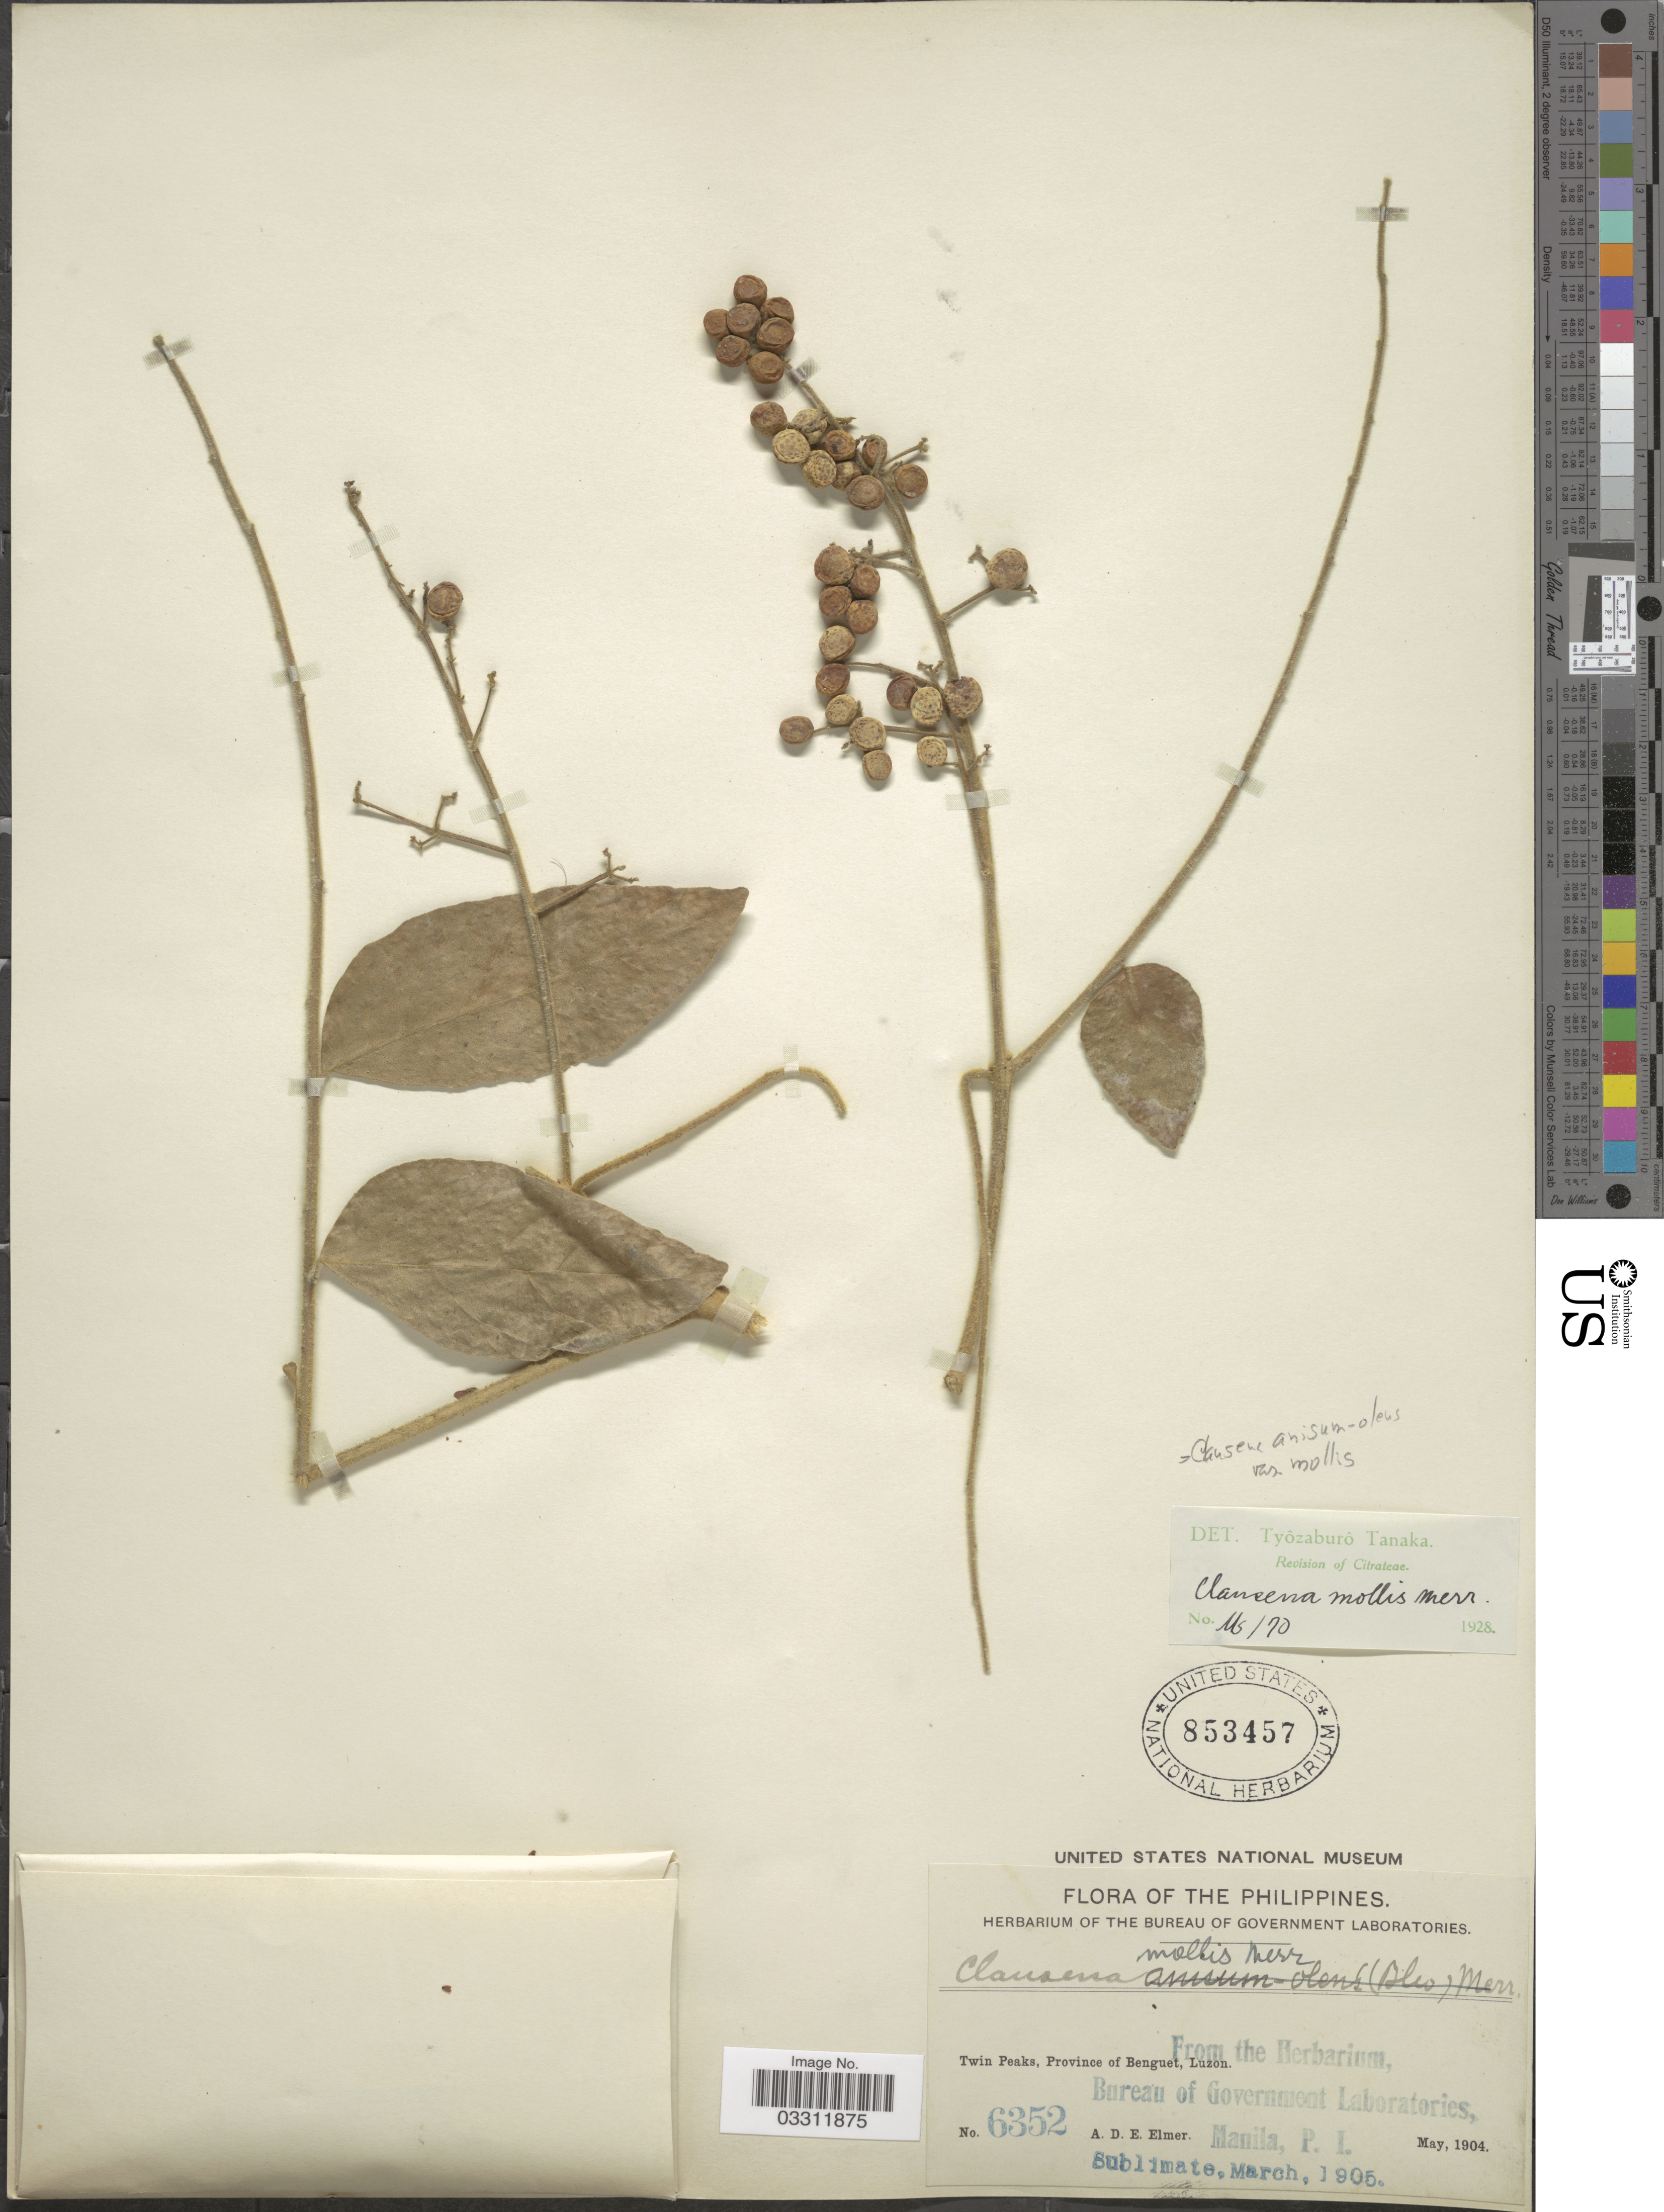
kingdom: Plantae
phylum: Tracheophyta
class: Magnoliopsida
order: Sapindales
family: Rutaceae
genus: Clausena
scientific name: Clausena anisum-olens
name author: (Blume) Merr.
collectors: A. D. E. Elmer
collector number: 6352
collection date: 1904-05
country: Philippines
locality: Twin Peaks, Province of Benguet, Luzon.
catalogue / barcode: US 853457